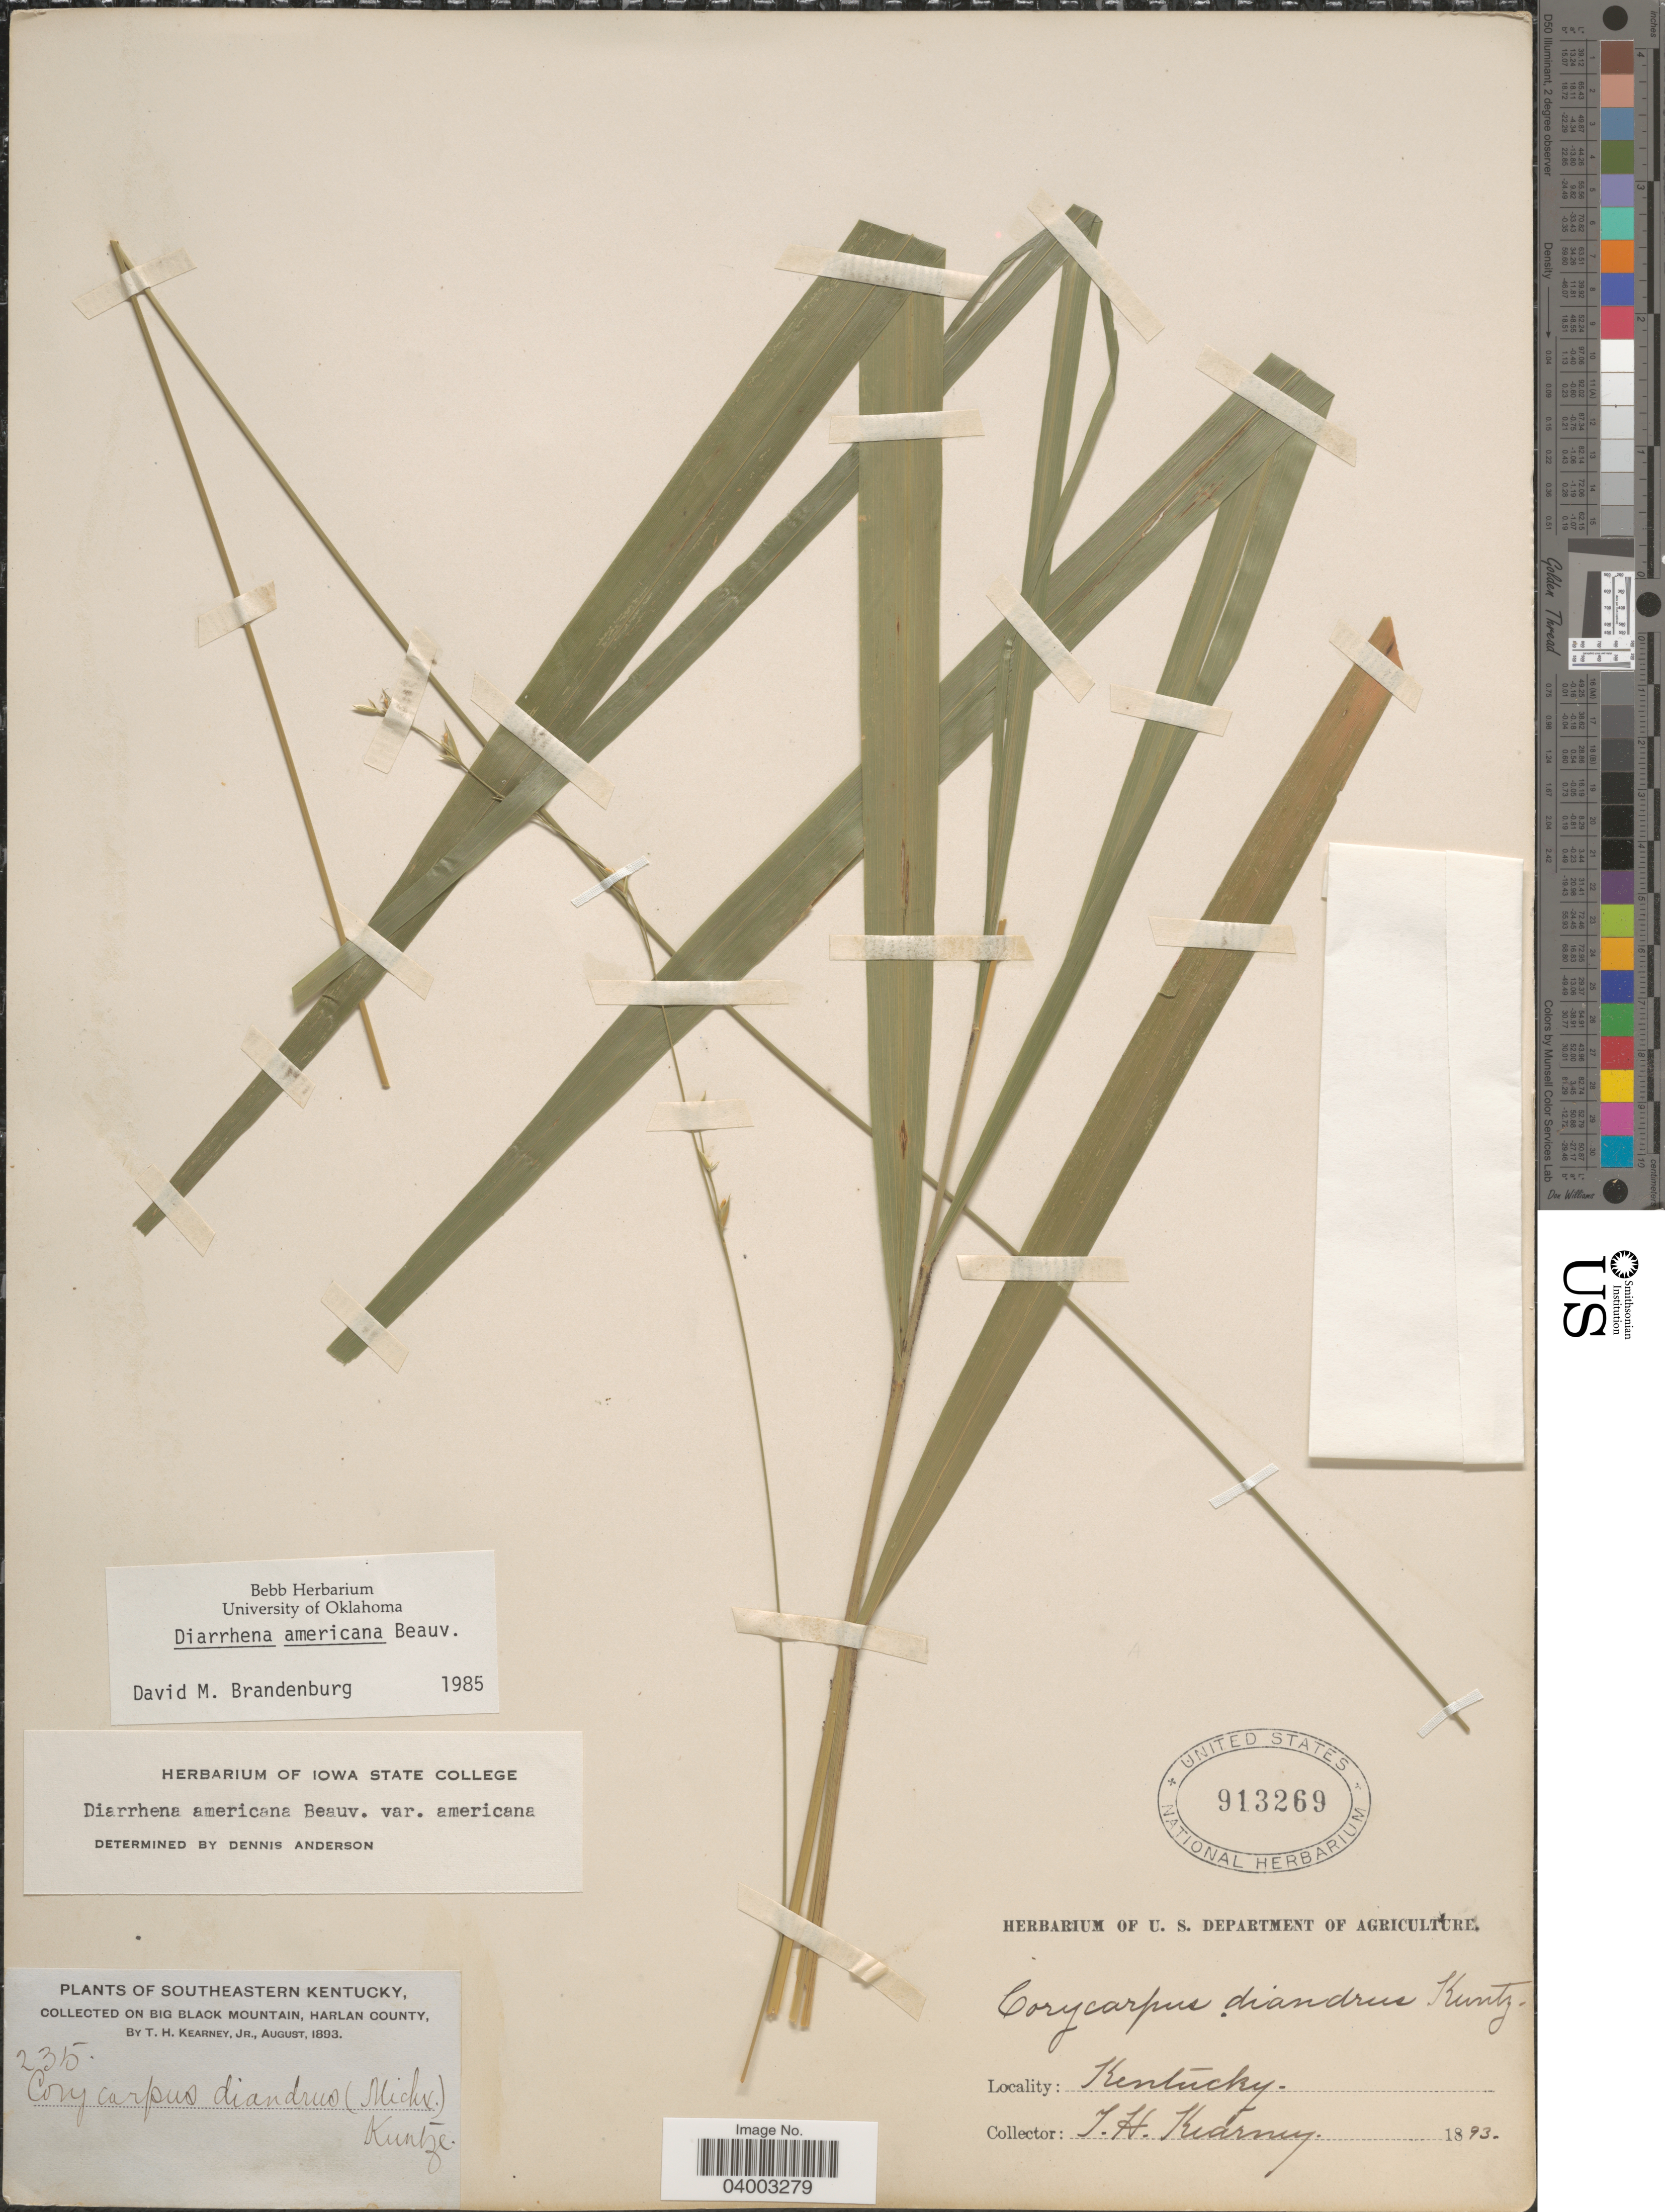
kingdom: Plantae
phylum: Tracheophyta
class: Liliopsida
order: Poales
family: Poaceae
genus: Diarrhena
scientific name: Diarrhena americana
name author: P. Beauv.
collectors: T. H. Kearney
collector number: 235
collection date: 1893-08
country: United States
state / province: Kentucky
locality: Southeastern Kentucky, on Big Black Mountain, Harlan County.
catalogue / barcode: US 913269